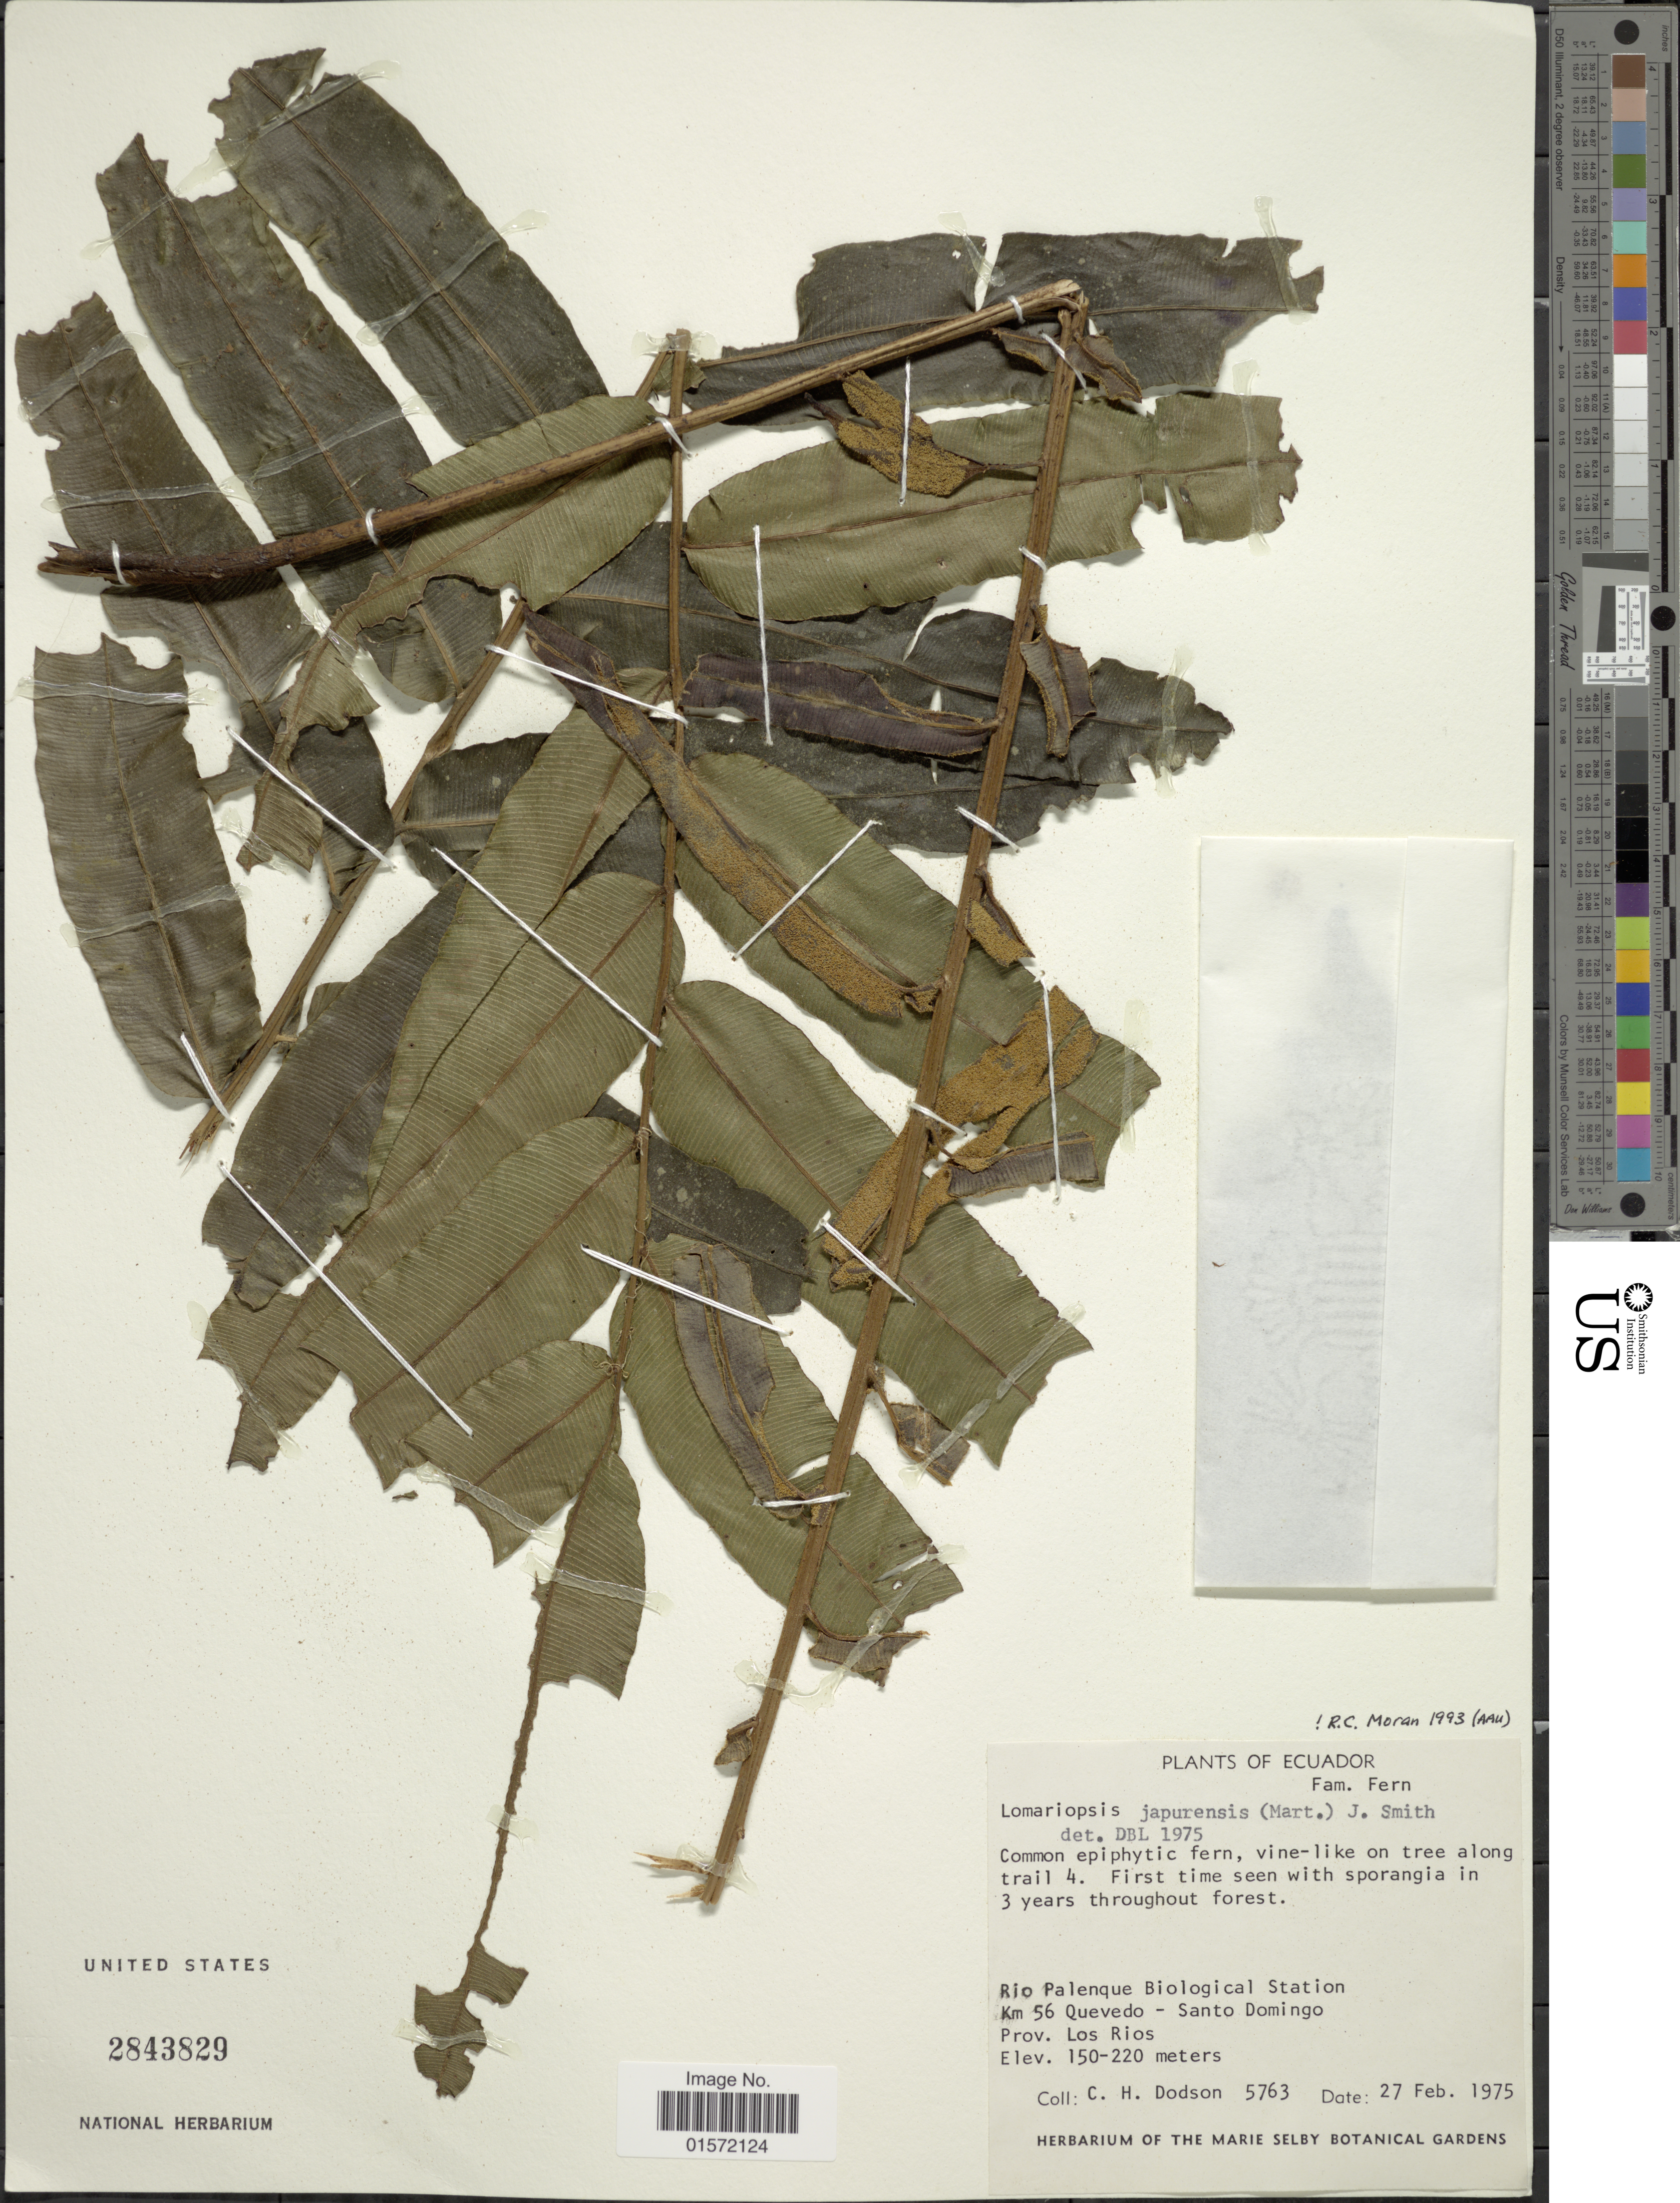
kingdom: Plantae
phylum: Tracheophyta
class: Polypodiopsida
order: Polypodiales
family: Lomariopsidaceae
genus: Lomariopsis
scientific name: Lomariopsis japurensis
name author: (Mart.) J. Sm.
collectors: C. H. Dodson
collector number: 5763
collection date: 1975-02-27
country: Ecuador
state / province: Los Ríos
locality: Rio Palenque Biological Station, Km 56 Quevedo - Santo Domingo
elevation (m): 150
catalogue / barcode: US 2843829